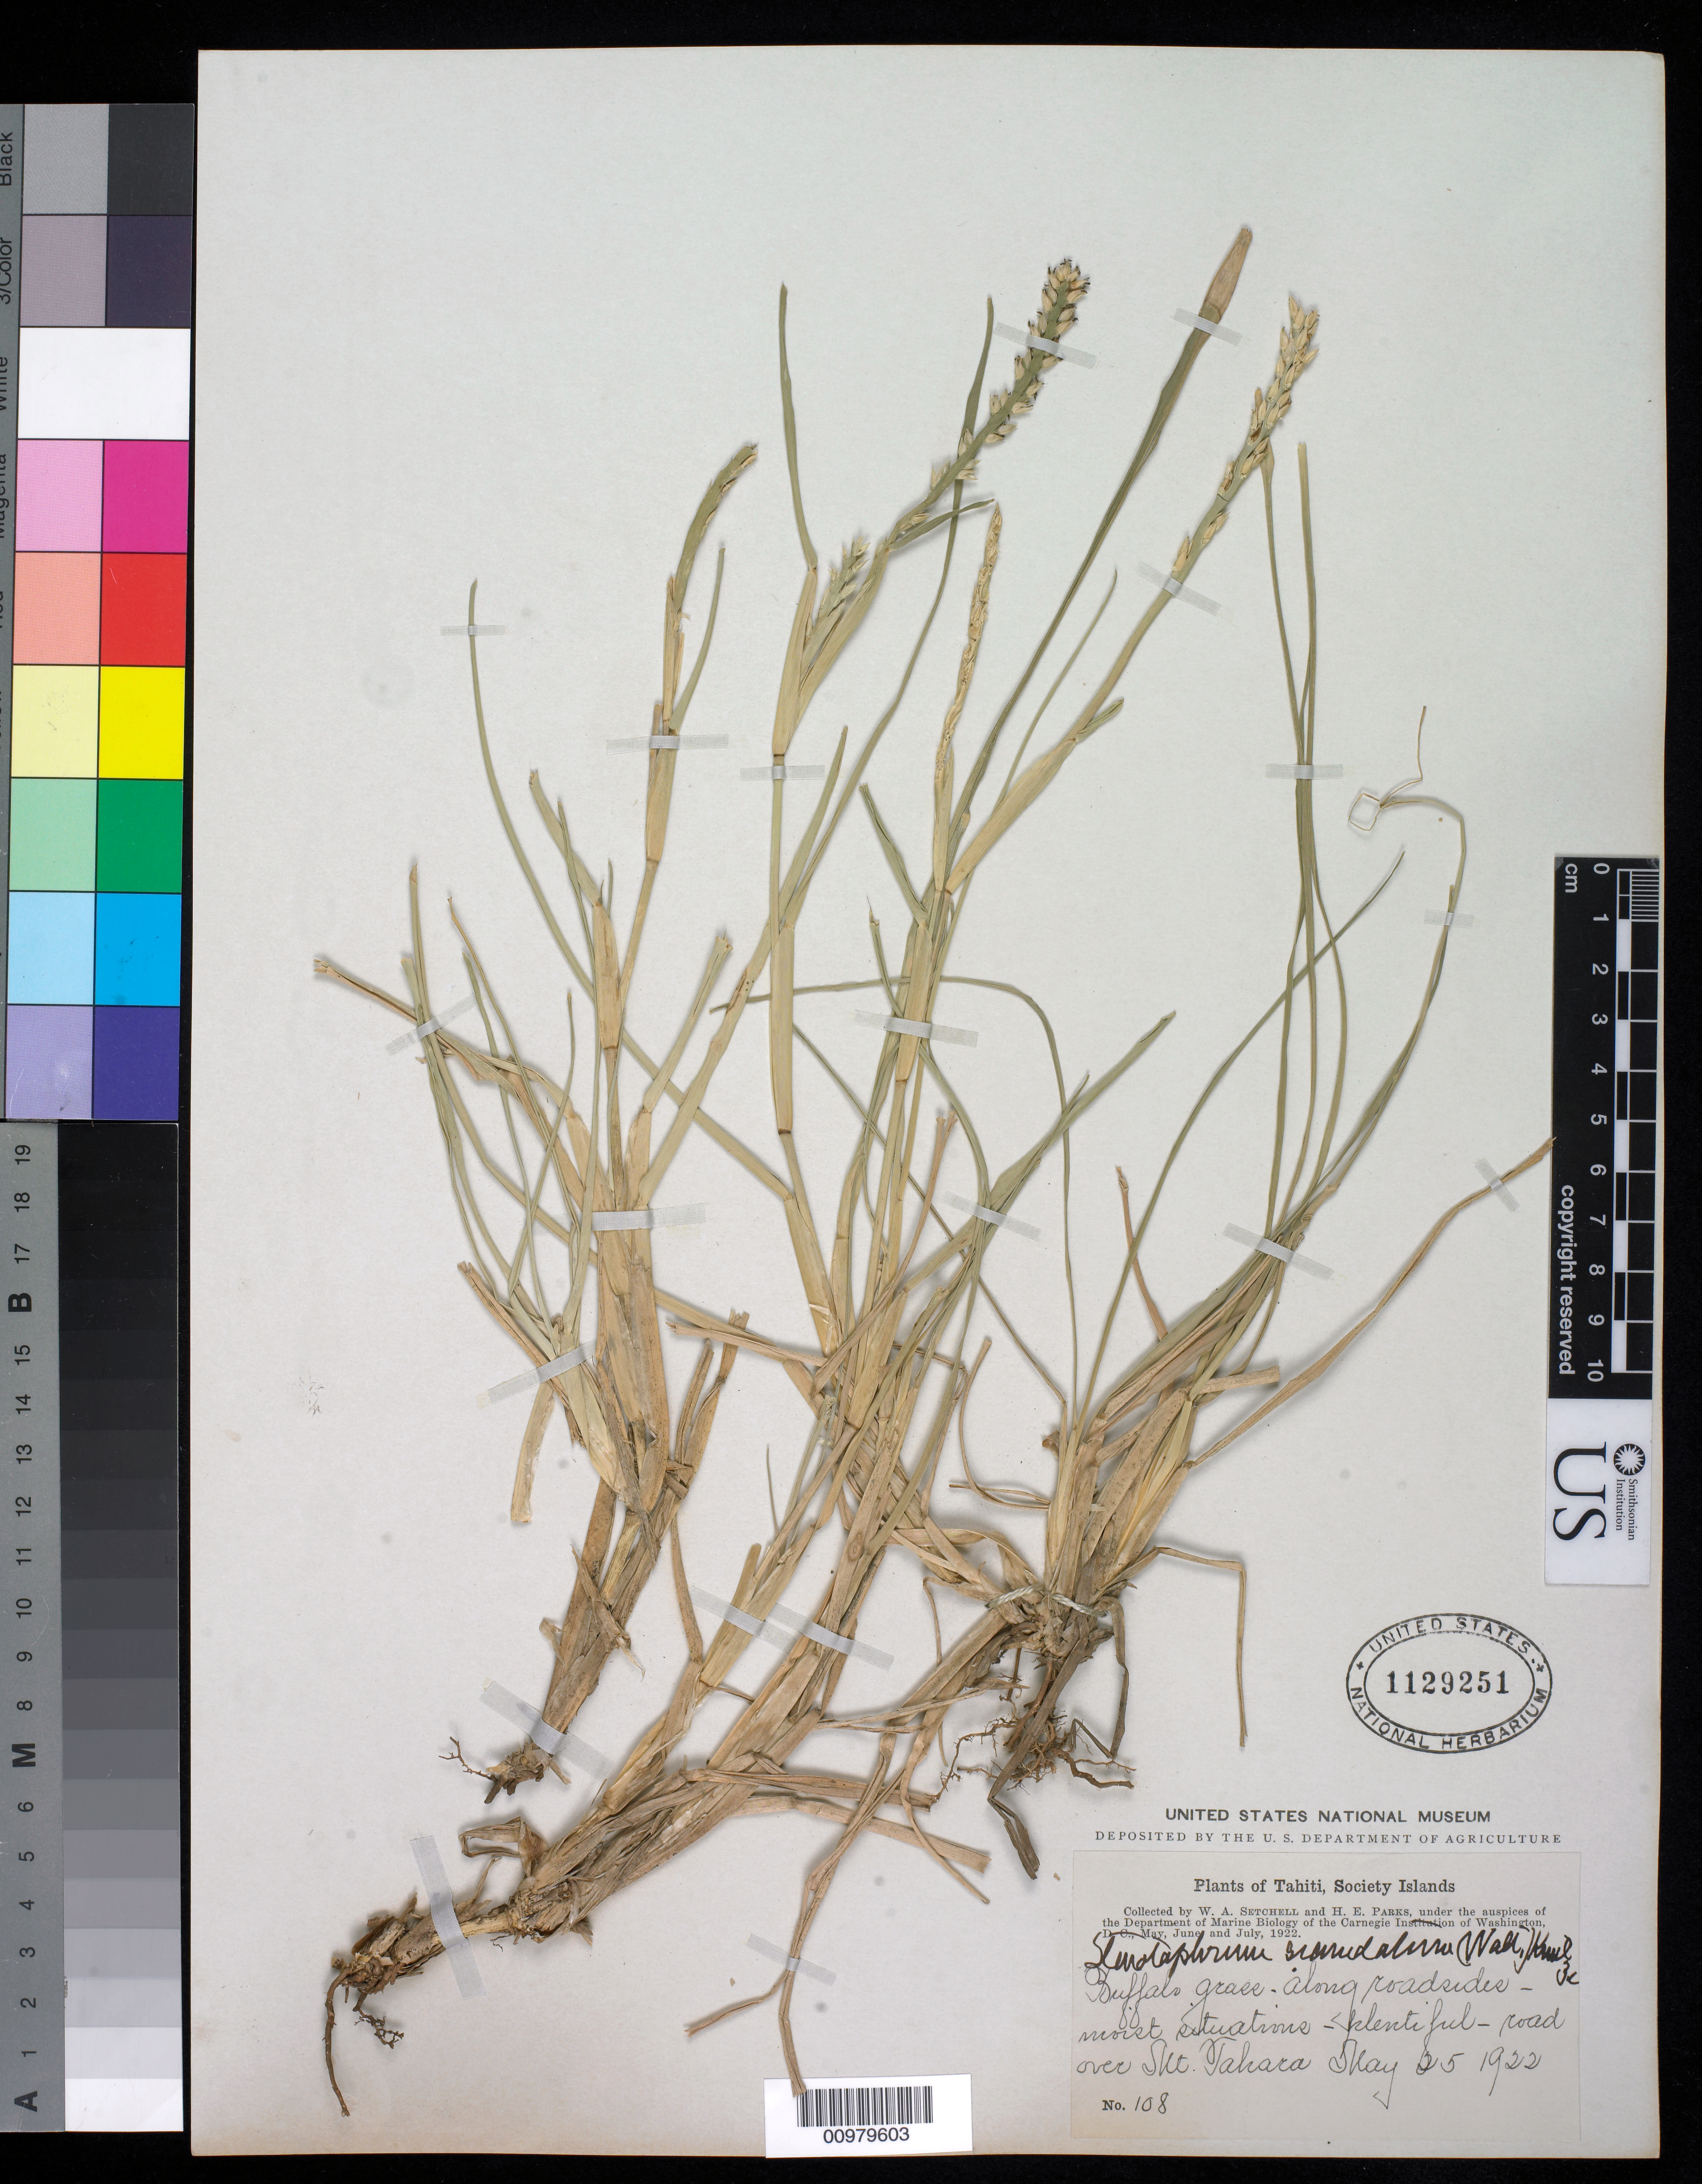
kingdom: Plantae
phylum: Tracheophyta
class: Liliopsida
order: Poales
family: Poaceae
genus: Stenotaphrum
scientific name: Stenotaphrum sp.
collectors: W. Setchell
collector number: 108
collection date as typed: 25 May 1922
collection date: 1922-05-25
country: French Polynesia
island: Tahiti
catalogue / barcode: US 1129251